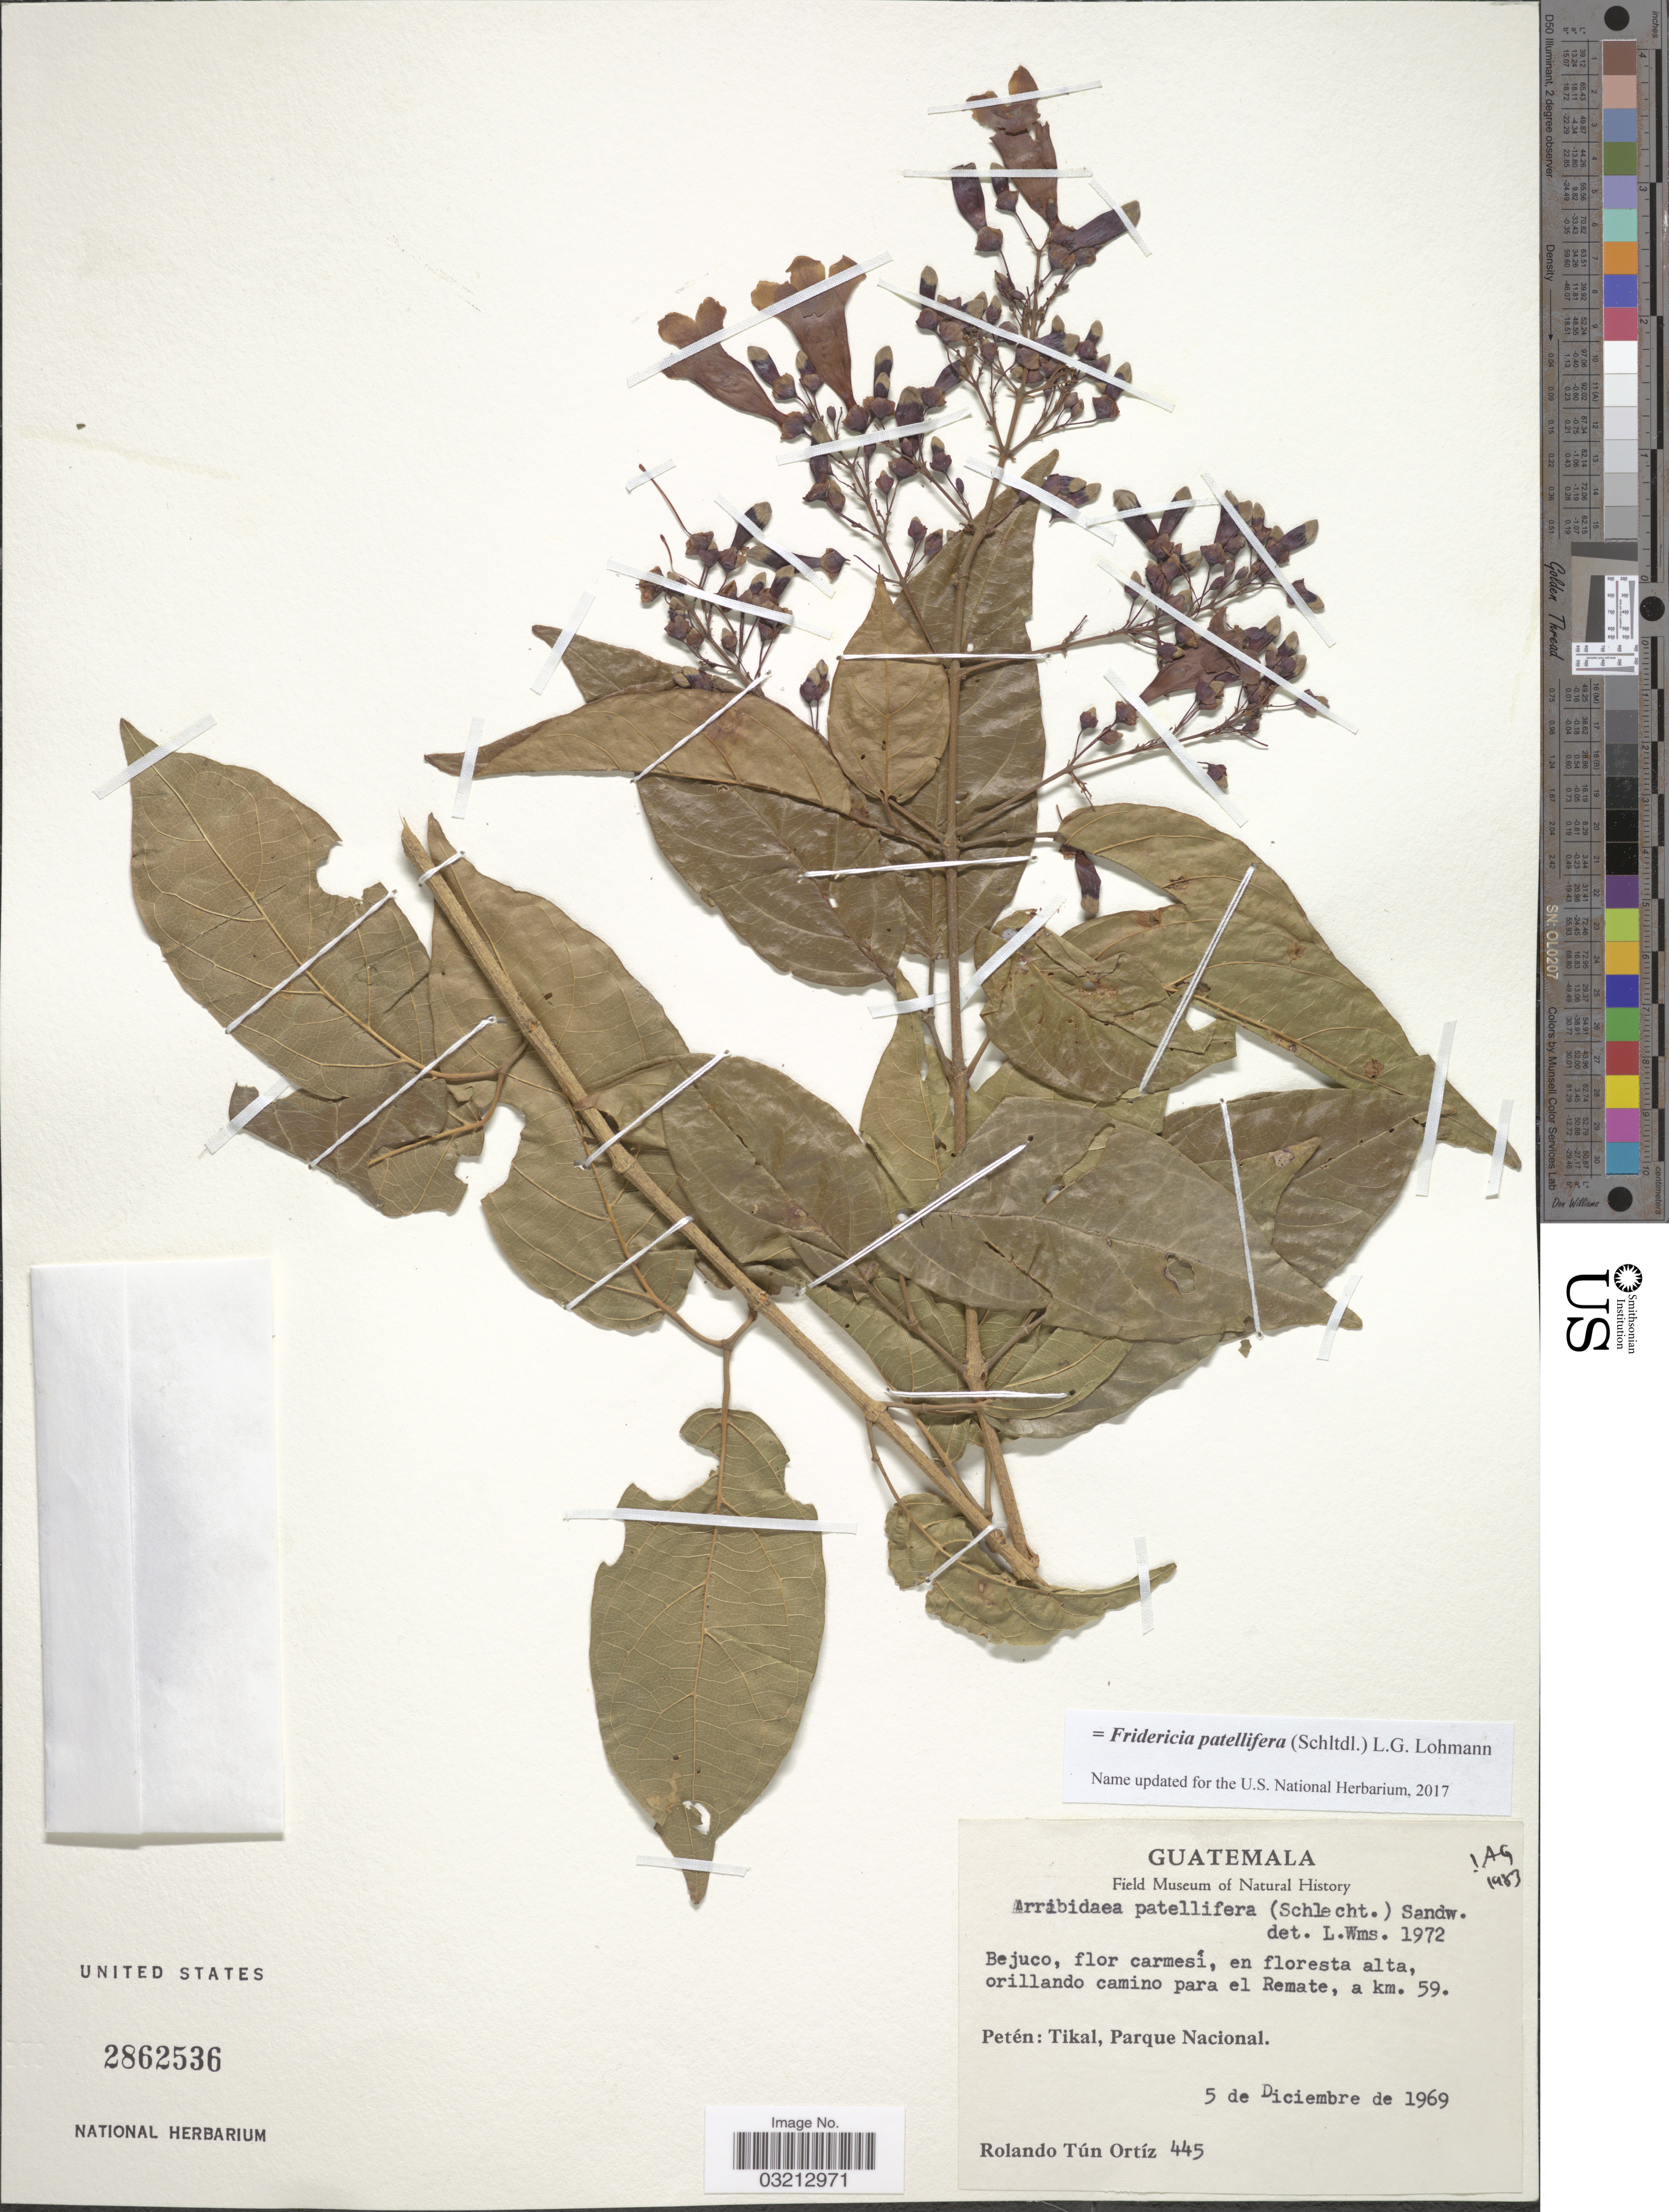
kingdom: Plantae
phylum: Tracheophyta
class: Magnoliopsida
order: Lamiales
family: Bignoniaceae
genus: Fridericia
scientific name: Fridericia patellifera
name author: (Schltdl.) L.G. Lohmann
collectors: R. Tún Ortíz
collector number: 445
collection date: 1969-12-05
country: Guatemala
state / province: El Petén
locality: Orillando camino para el Remate, a km. 59. Tikal, parque Nacional.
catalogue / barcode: US 2862536